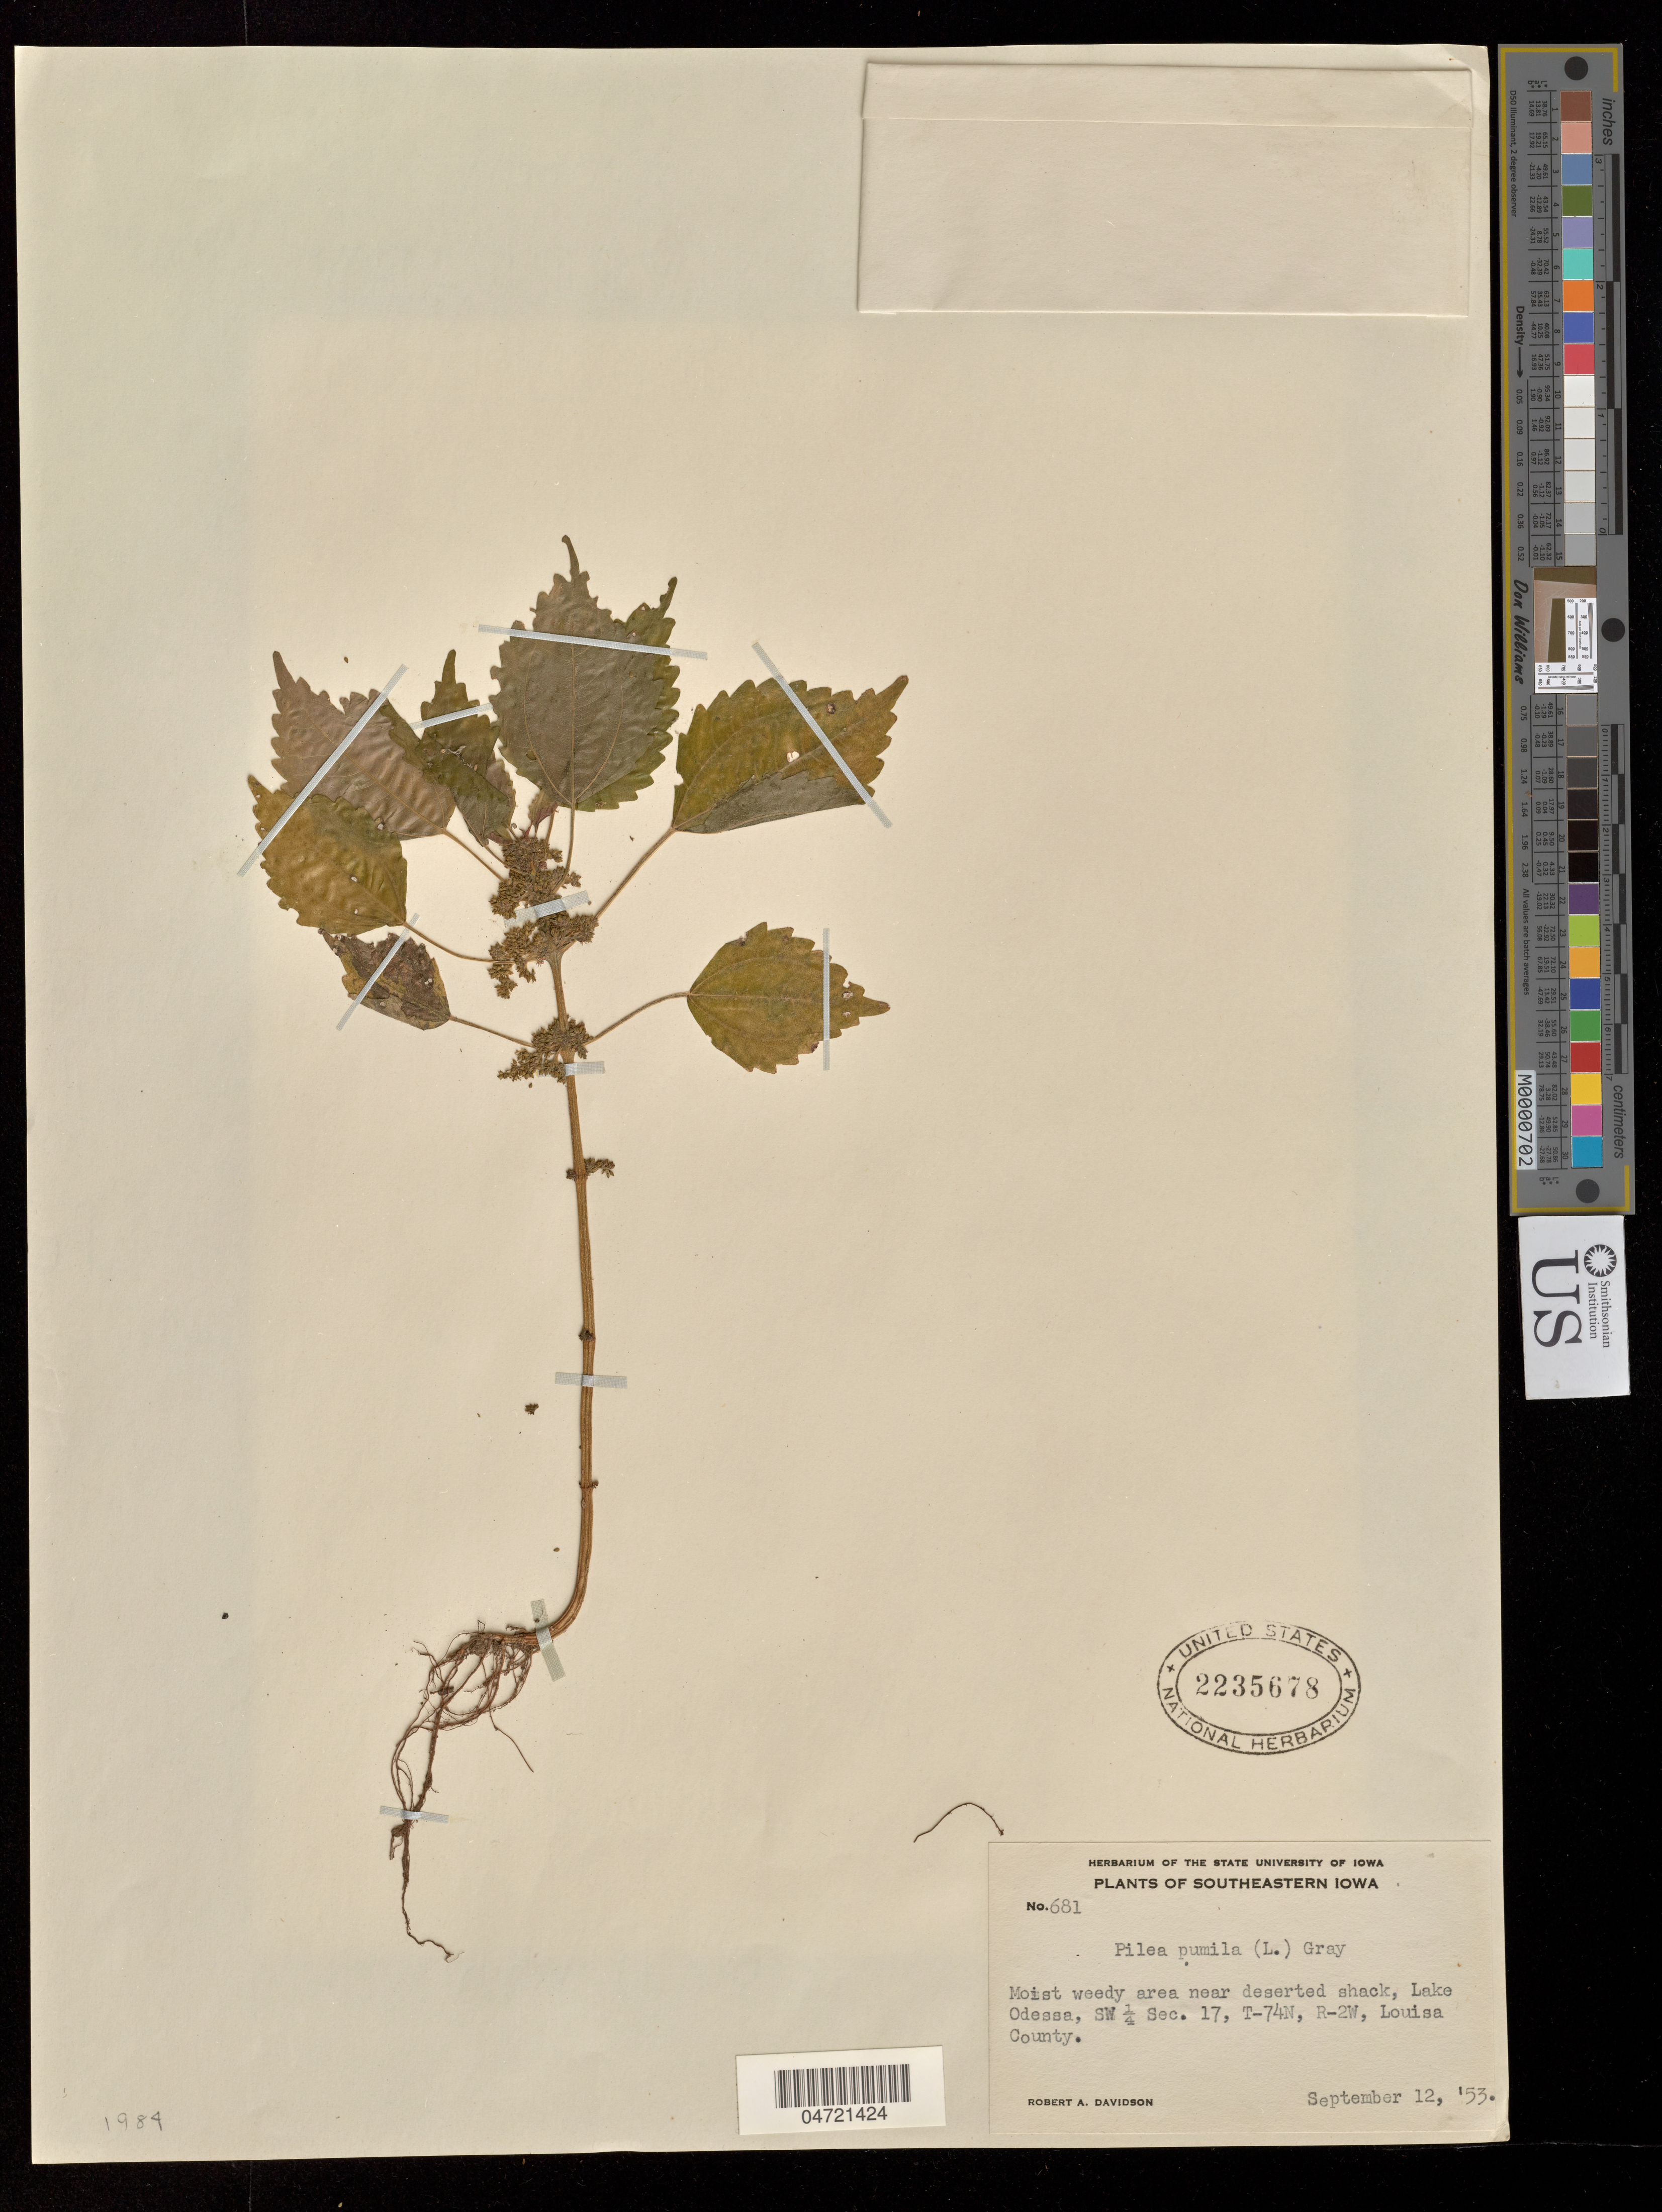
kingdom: Plantae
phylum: Tracheophyta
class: Magnoliopsida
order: Rosales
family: Urticaceae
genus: Pilea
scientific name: Pilea pumila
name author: (L.) A. Gray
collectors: R. A. Davidson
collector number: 681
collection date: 1953-09-12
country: United States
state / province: Iowa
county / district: Louisa County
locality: Lake Odessa, SW ¼ Sec. 17, T-74N, R-2W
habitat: Moist weedy area near deserted shack.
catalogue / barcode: US 2235678